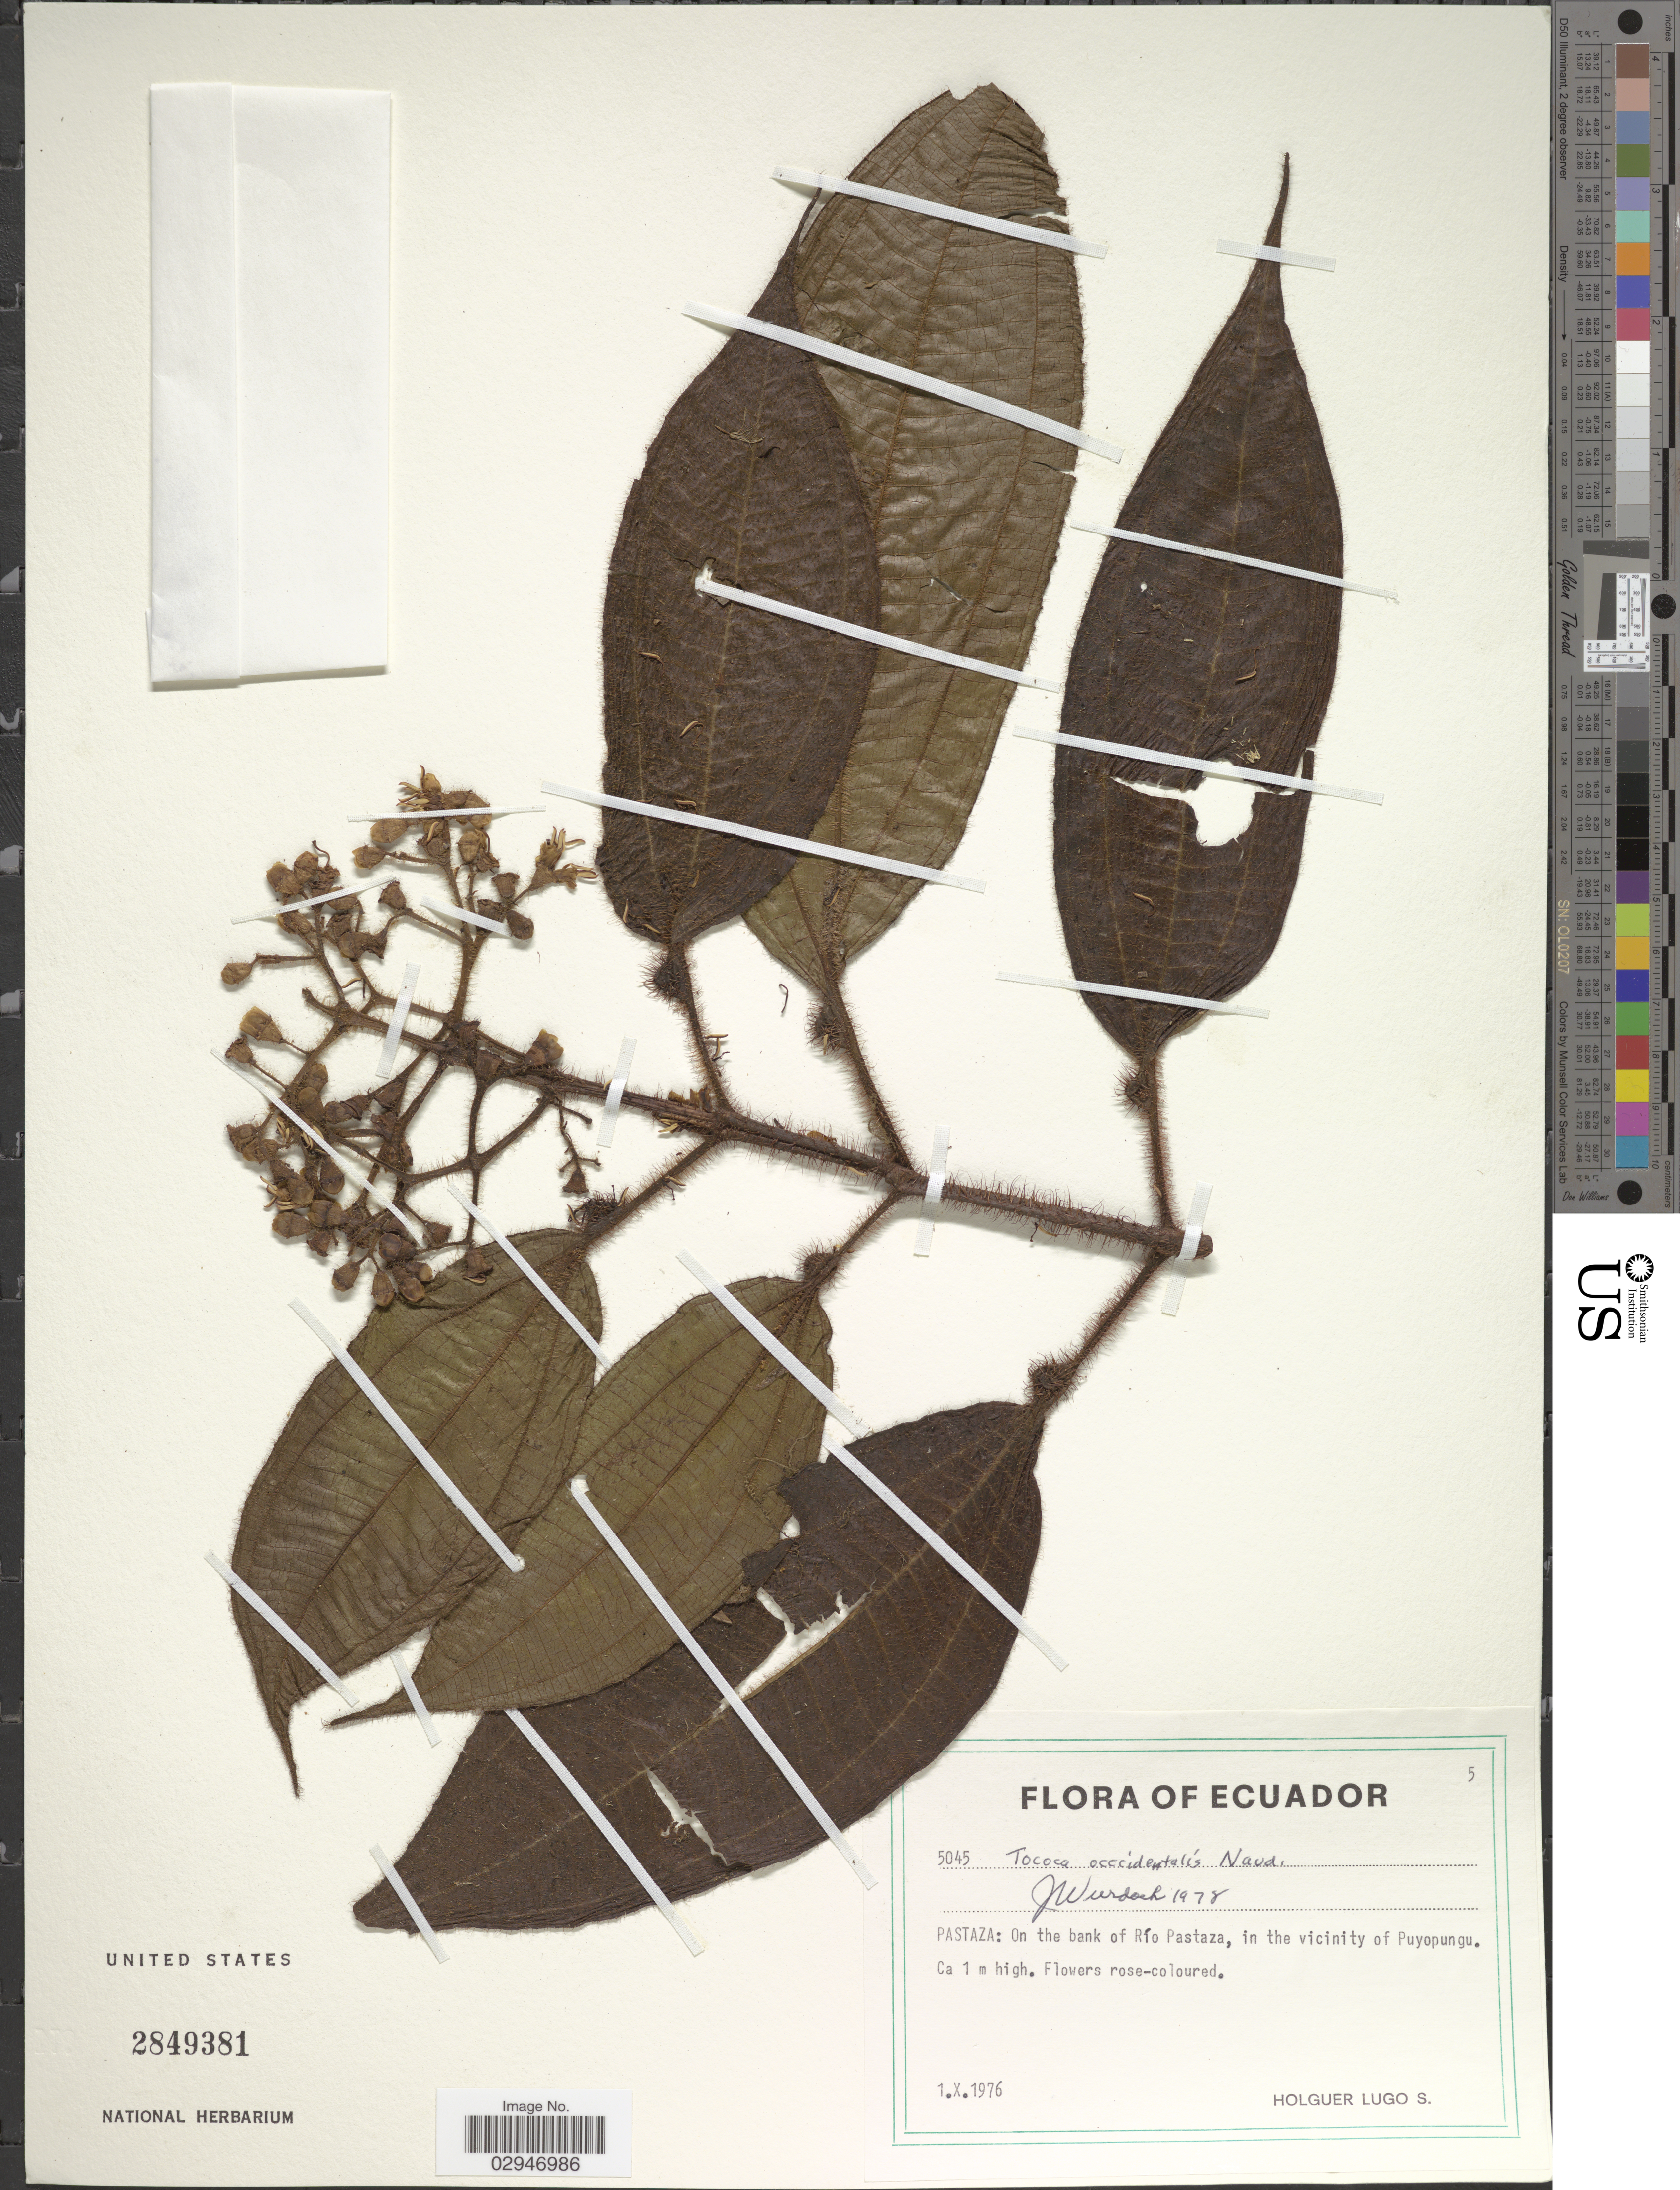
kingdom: Plantae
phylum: Tracheophyta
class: Magnoliopsida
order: Myrtales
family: Melastomataceae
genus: Tococa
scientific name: Tococa occidentalis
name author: Naudin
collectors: H. Lugo S.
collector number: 5045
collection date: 1976-10-01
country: Ecuador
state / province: Pastaza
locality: On the bank of Río Pastaza, in the vicinity of Puyopungu.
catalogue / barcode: US 2849381